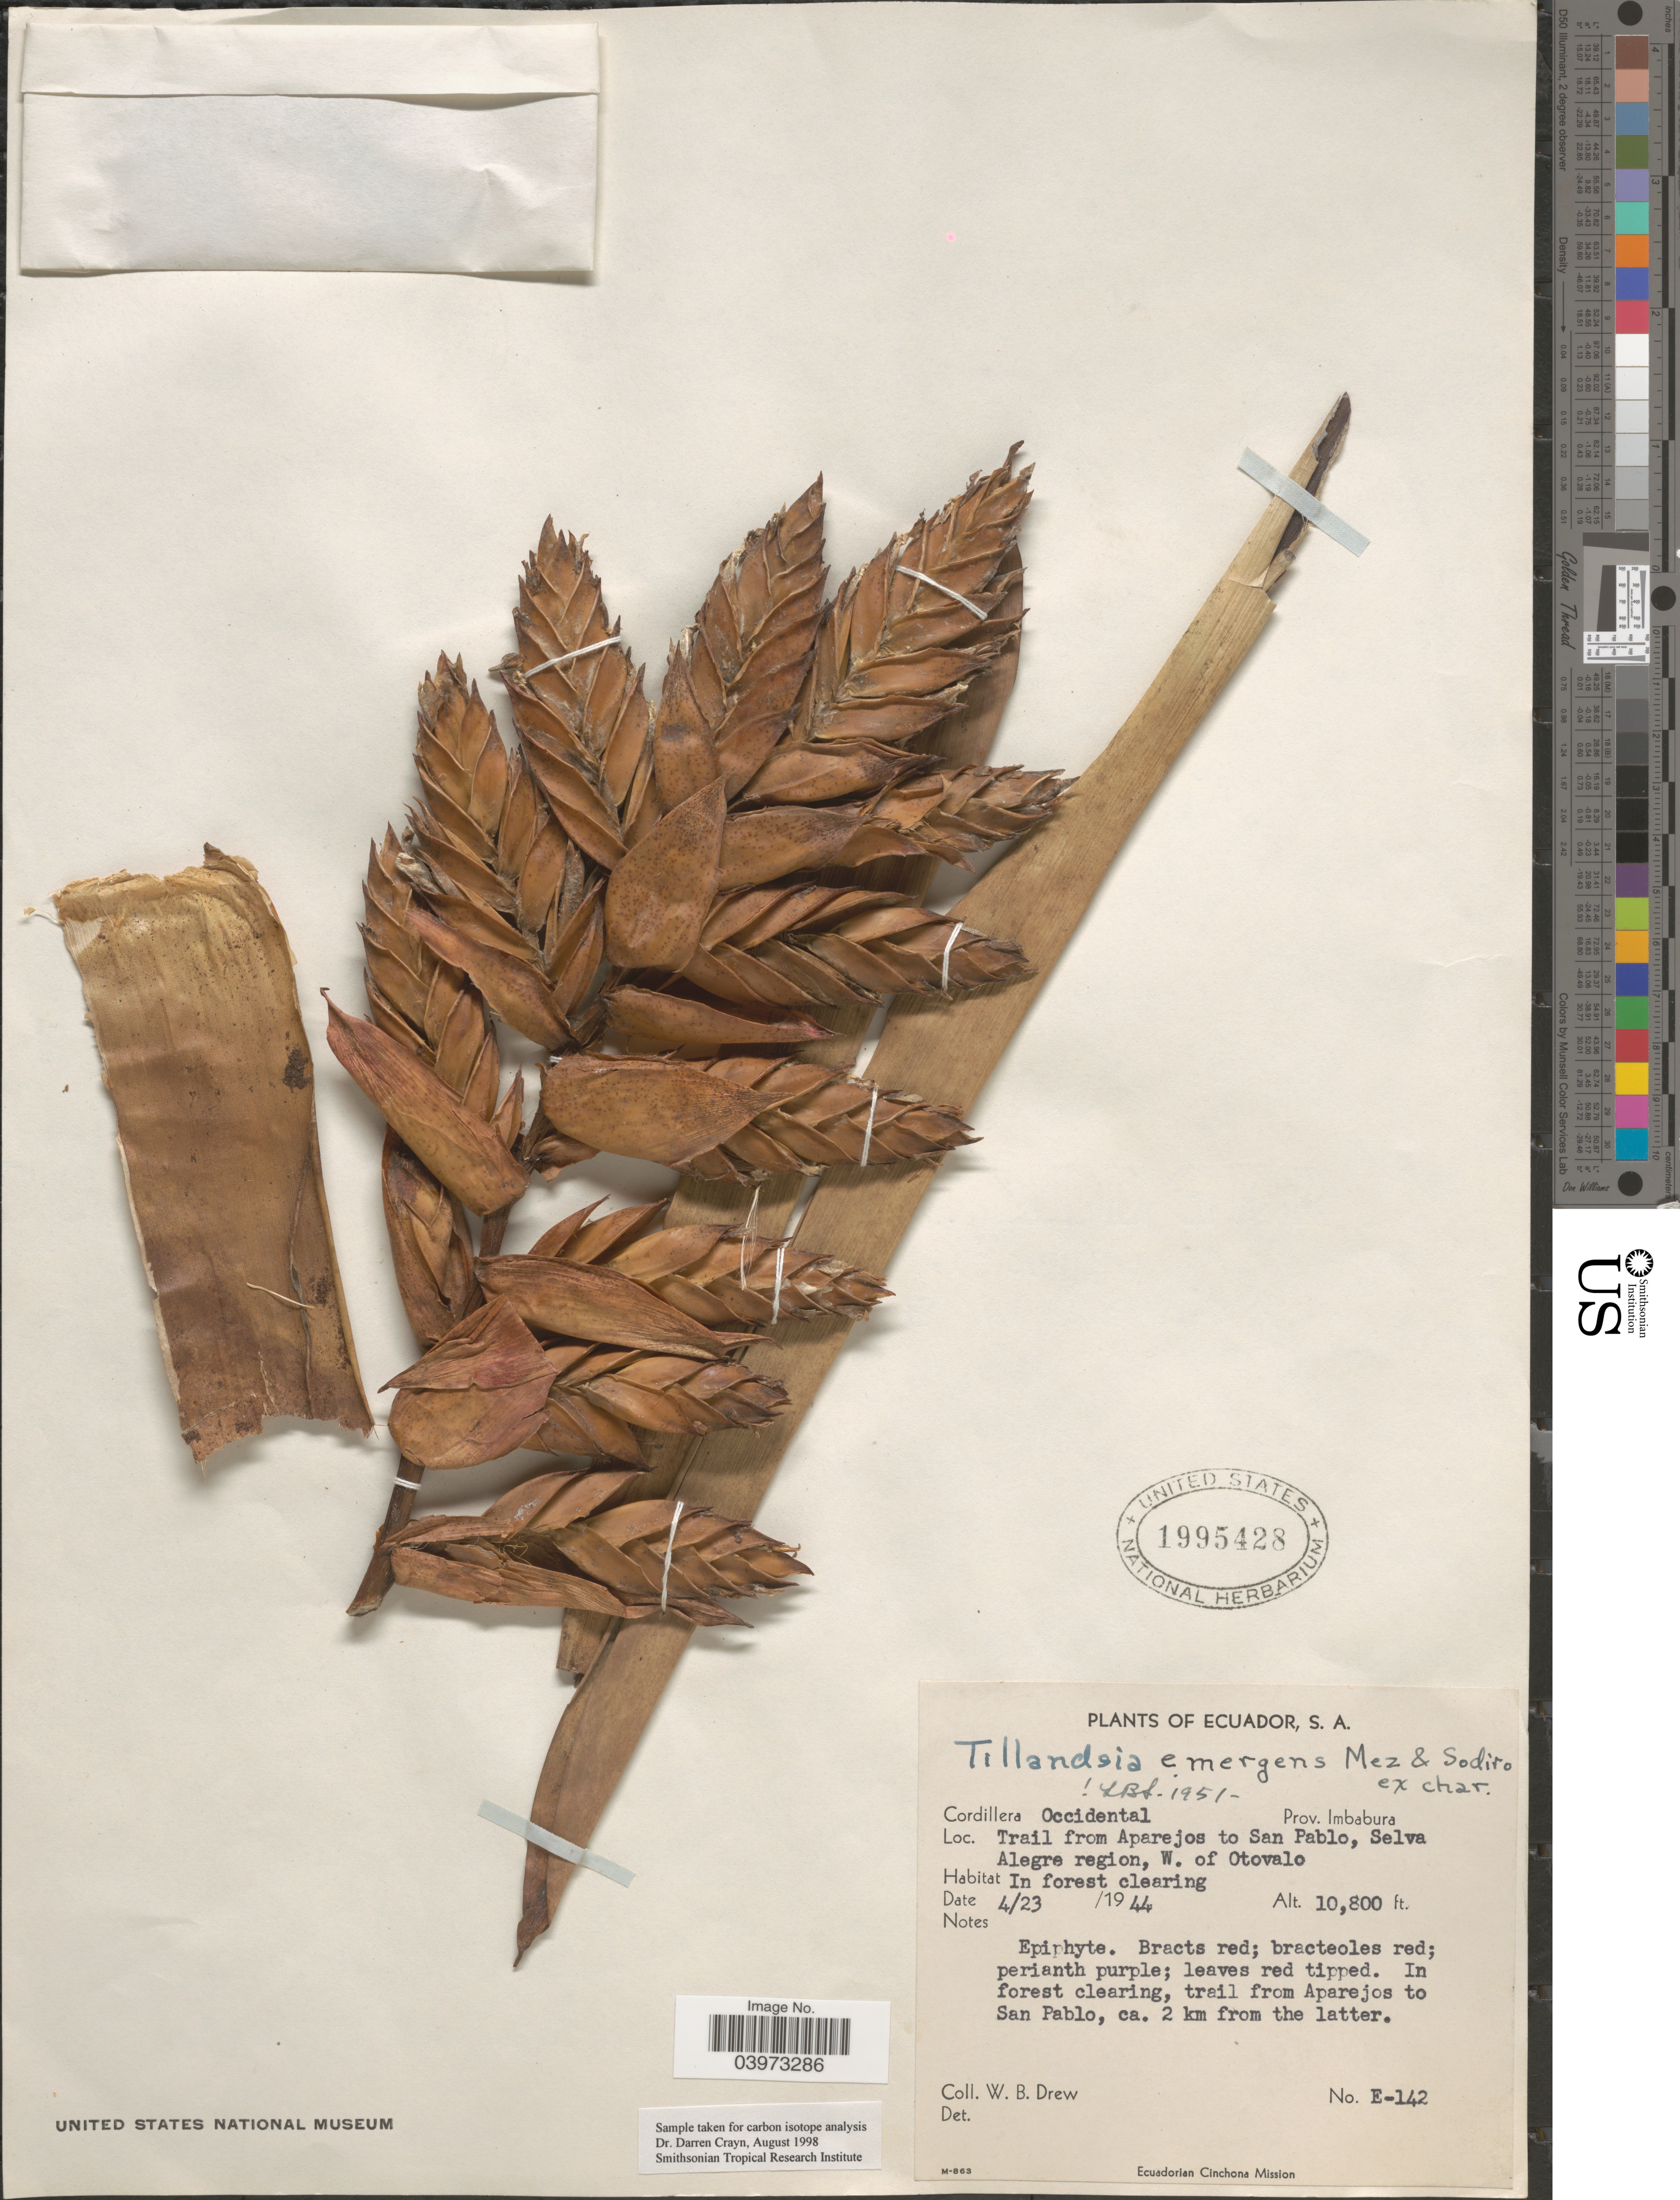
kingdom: Plantae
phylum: Tracheophyta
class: Liliopsida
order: Poales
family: Bromeliaceae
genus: Tillandsia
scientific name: Tillandsia emergens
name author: Mez & Sodiro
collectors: W. B. Drew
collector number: E-142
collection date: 1944-04-23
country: Ecuador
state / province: Imbabura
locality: Cordillera Occidental. Trail from Aparejos to San Pablo, Selva Alegre region, W. of Otovalo. In forest clearing, trail from Aparejos to San Pablo, ca. 2 km from the latter. Ecuadorian Cinchona Mission.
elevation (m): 3292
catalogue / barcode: US 1995428